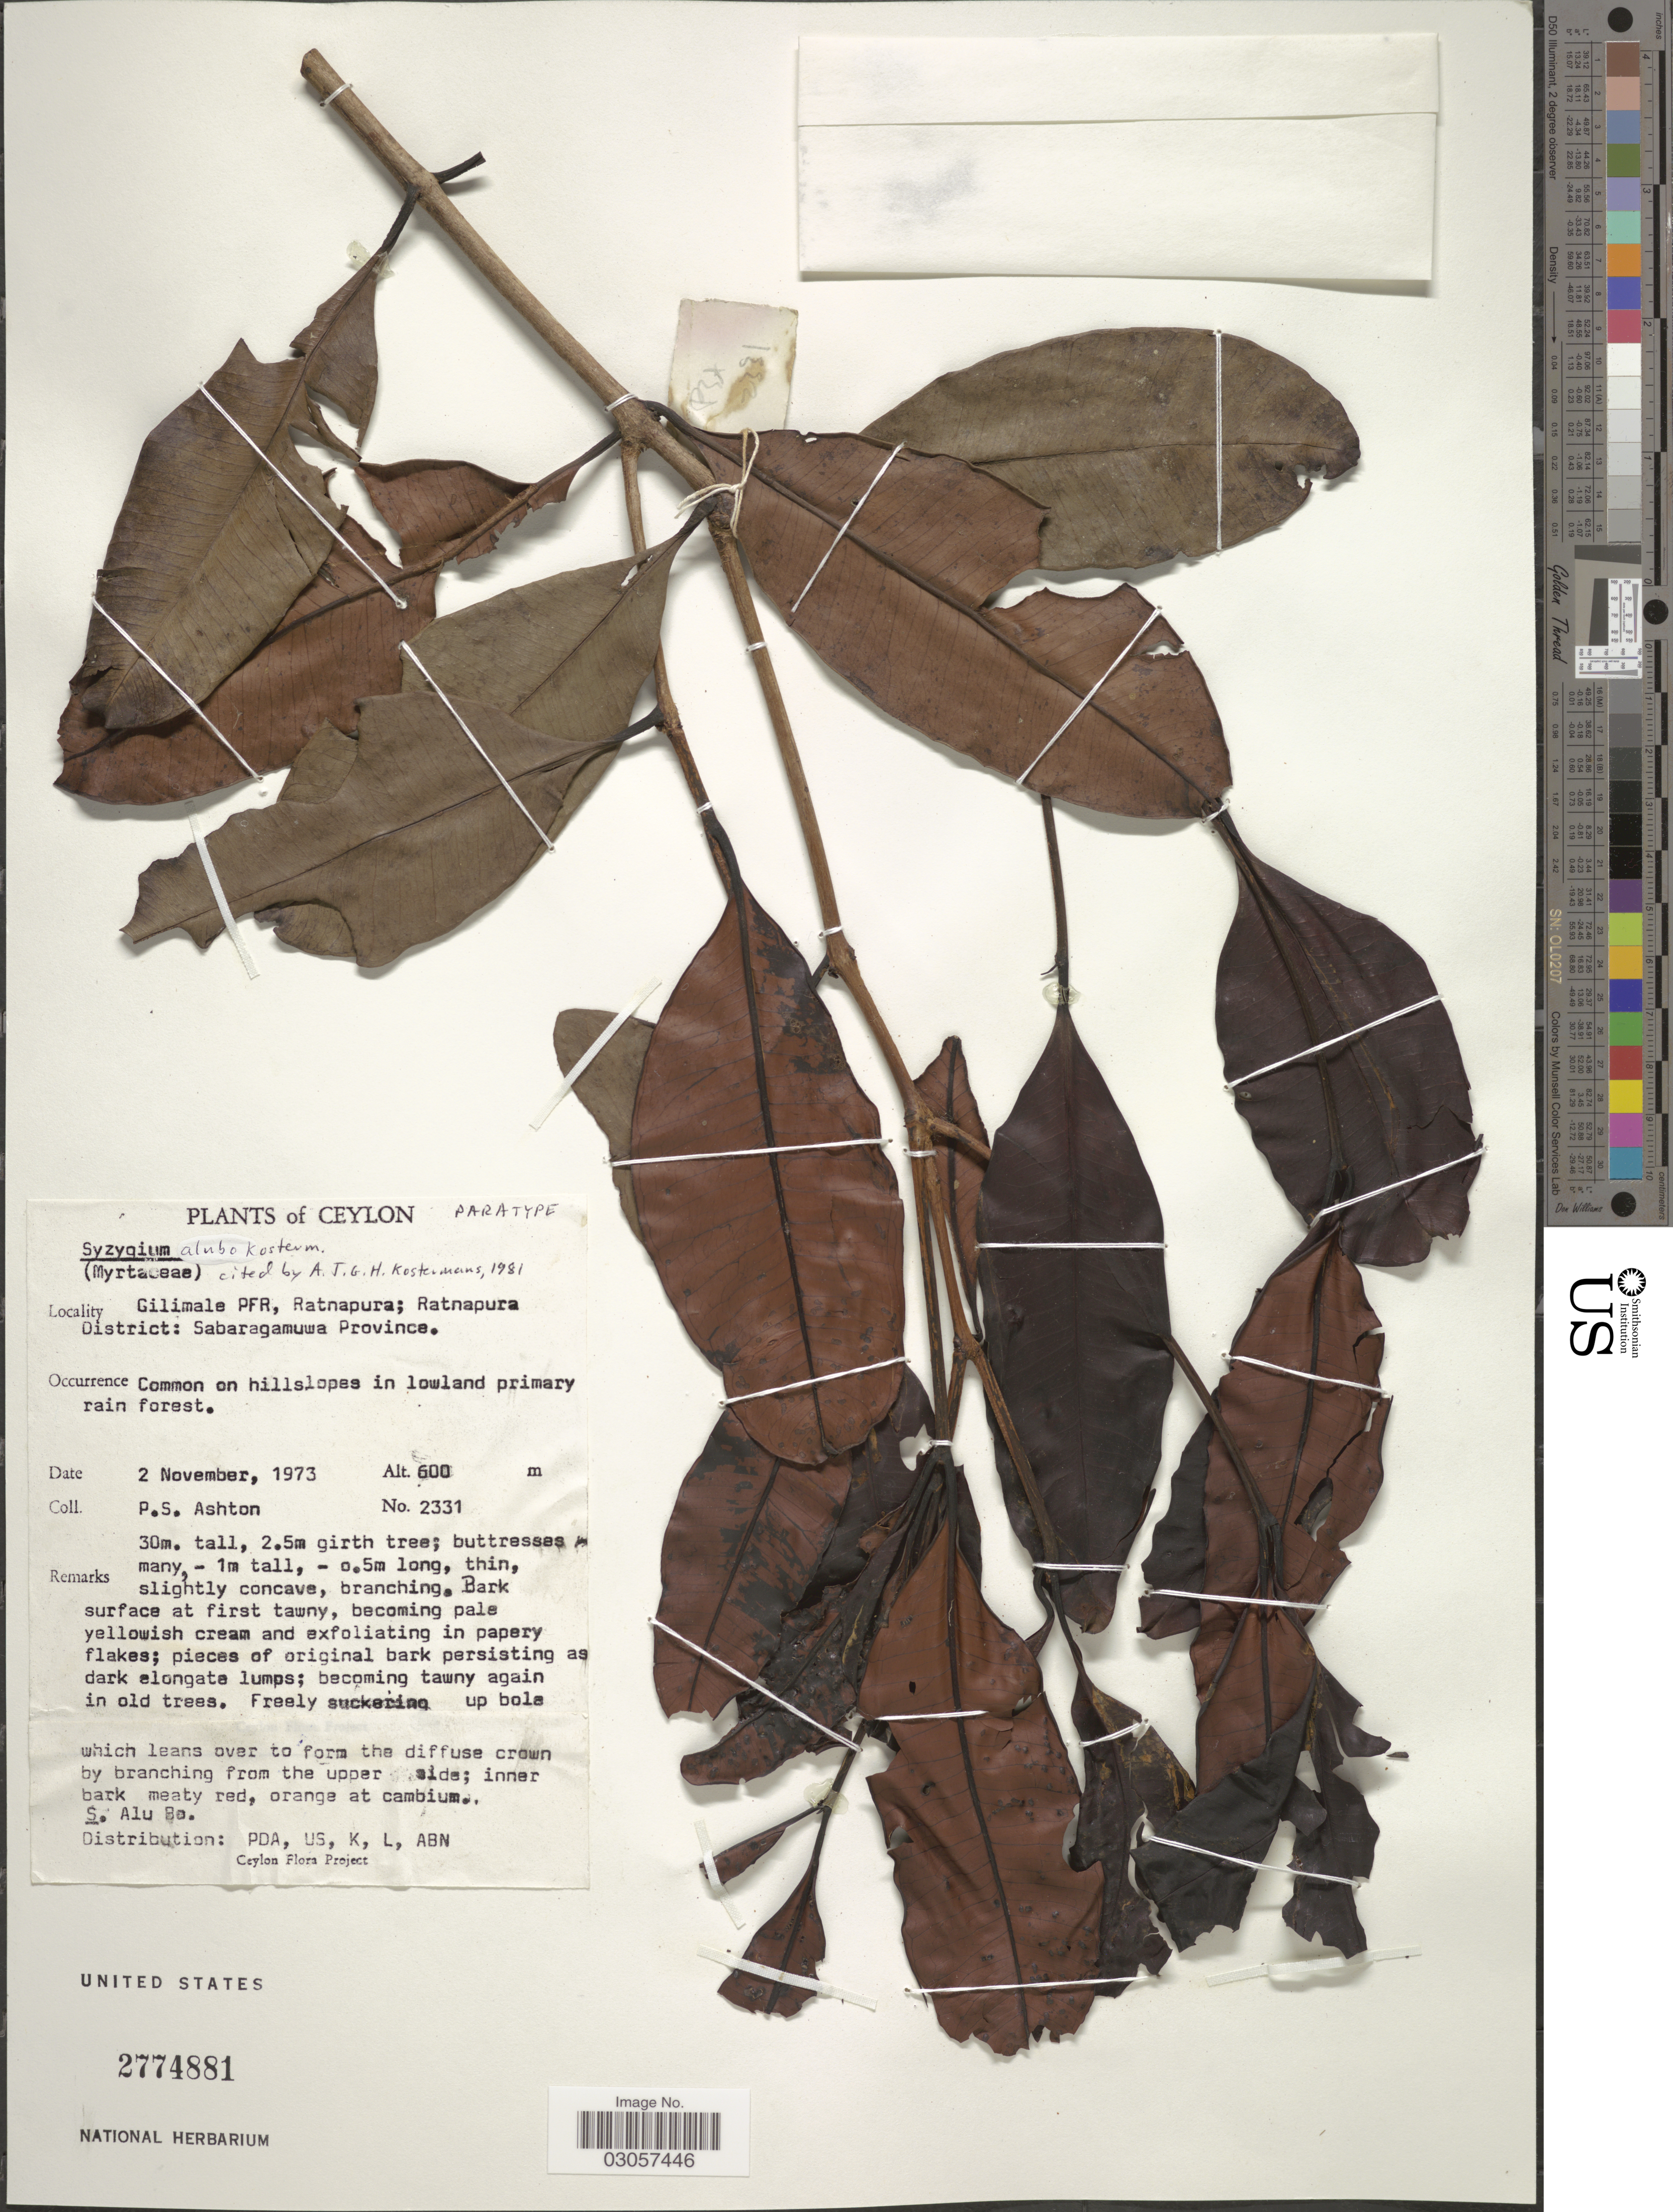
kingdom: Plantae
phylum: Tracheophyta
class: Magnoliopsida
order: Myrtales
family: Myrtaceae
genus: Syzygium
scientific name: Syzygium alubo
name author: Kosterm.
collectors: P. S. Ashton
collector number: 2332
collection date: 1973-11-02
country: Sri Lanka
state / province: Sabaragamuwa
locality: Ceylon, Gilimale PFR, Ratnapura; Ratnapura District: Sabaragamuwa Province.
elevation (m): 600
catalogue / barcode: US 2774881